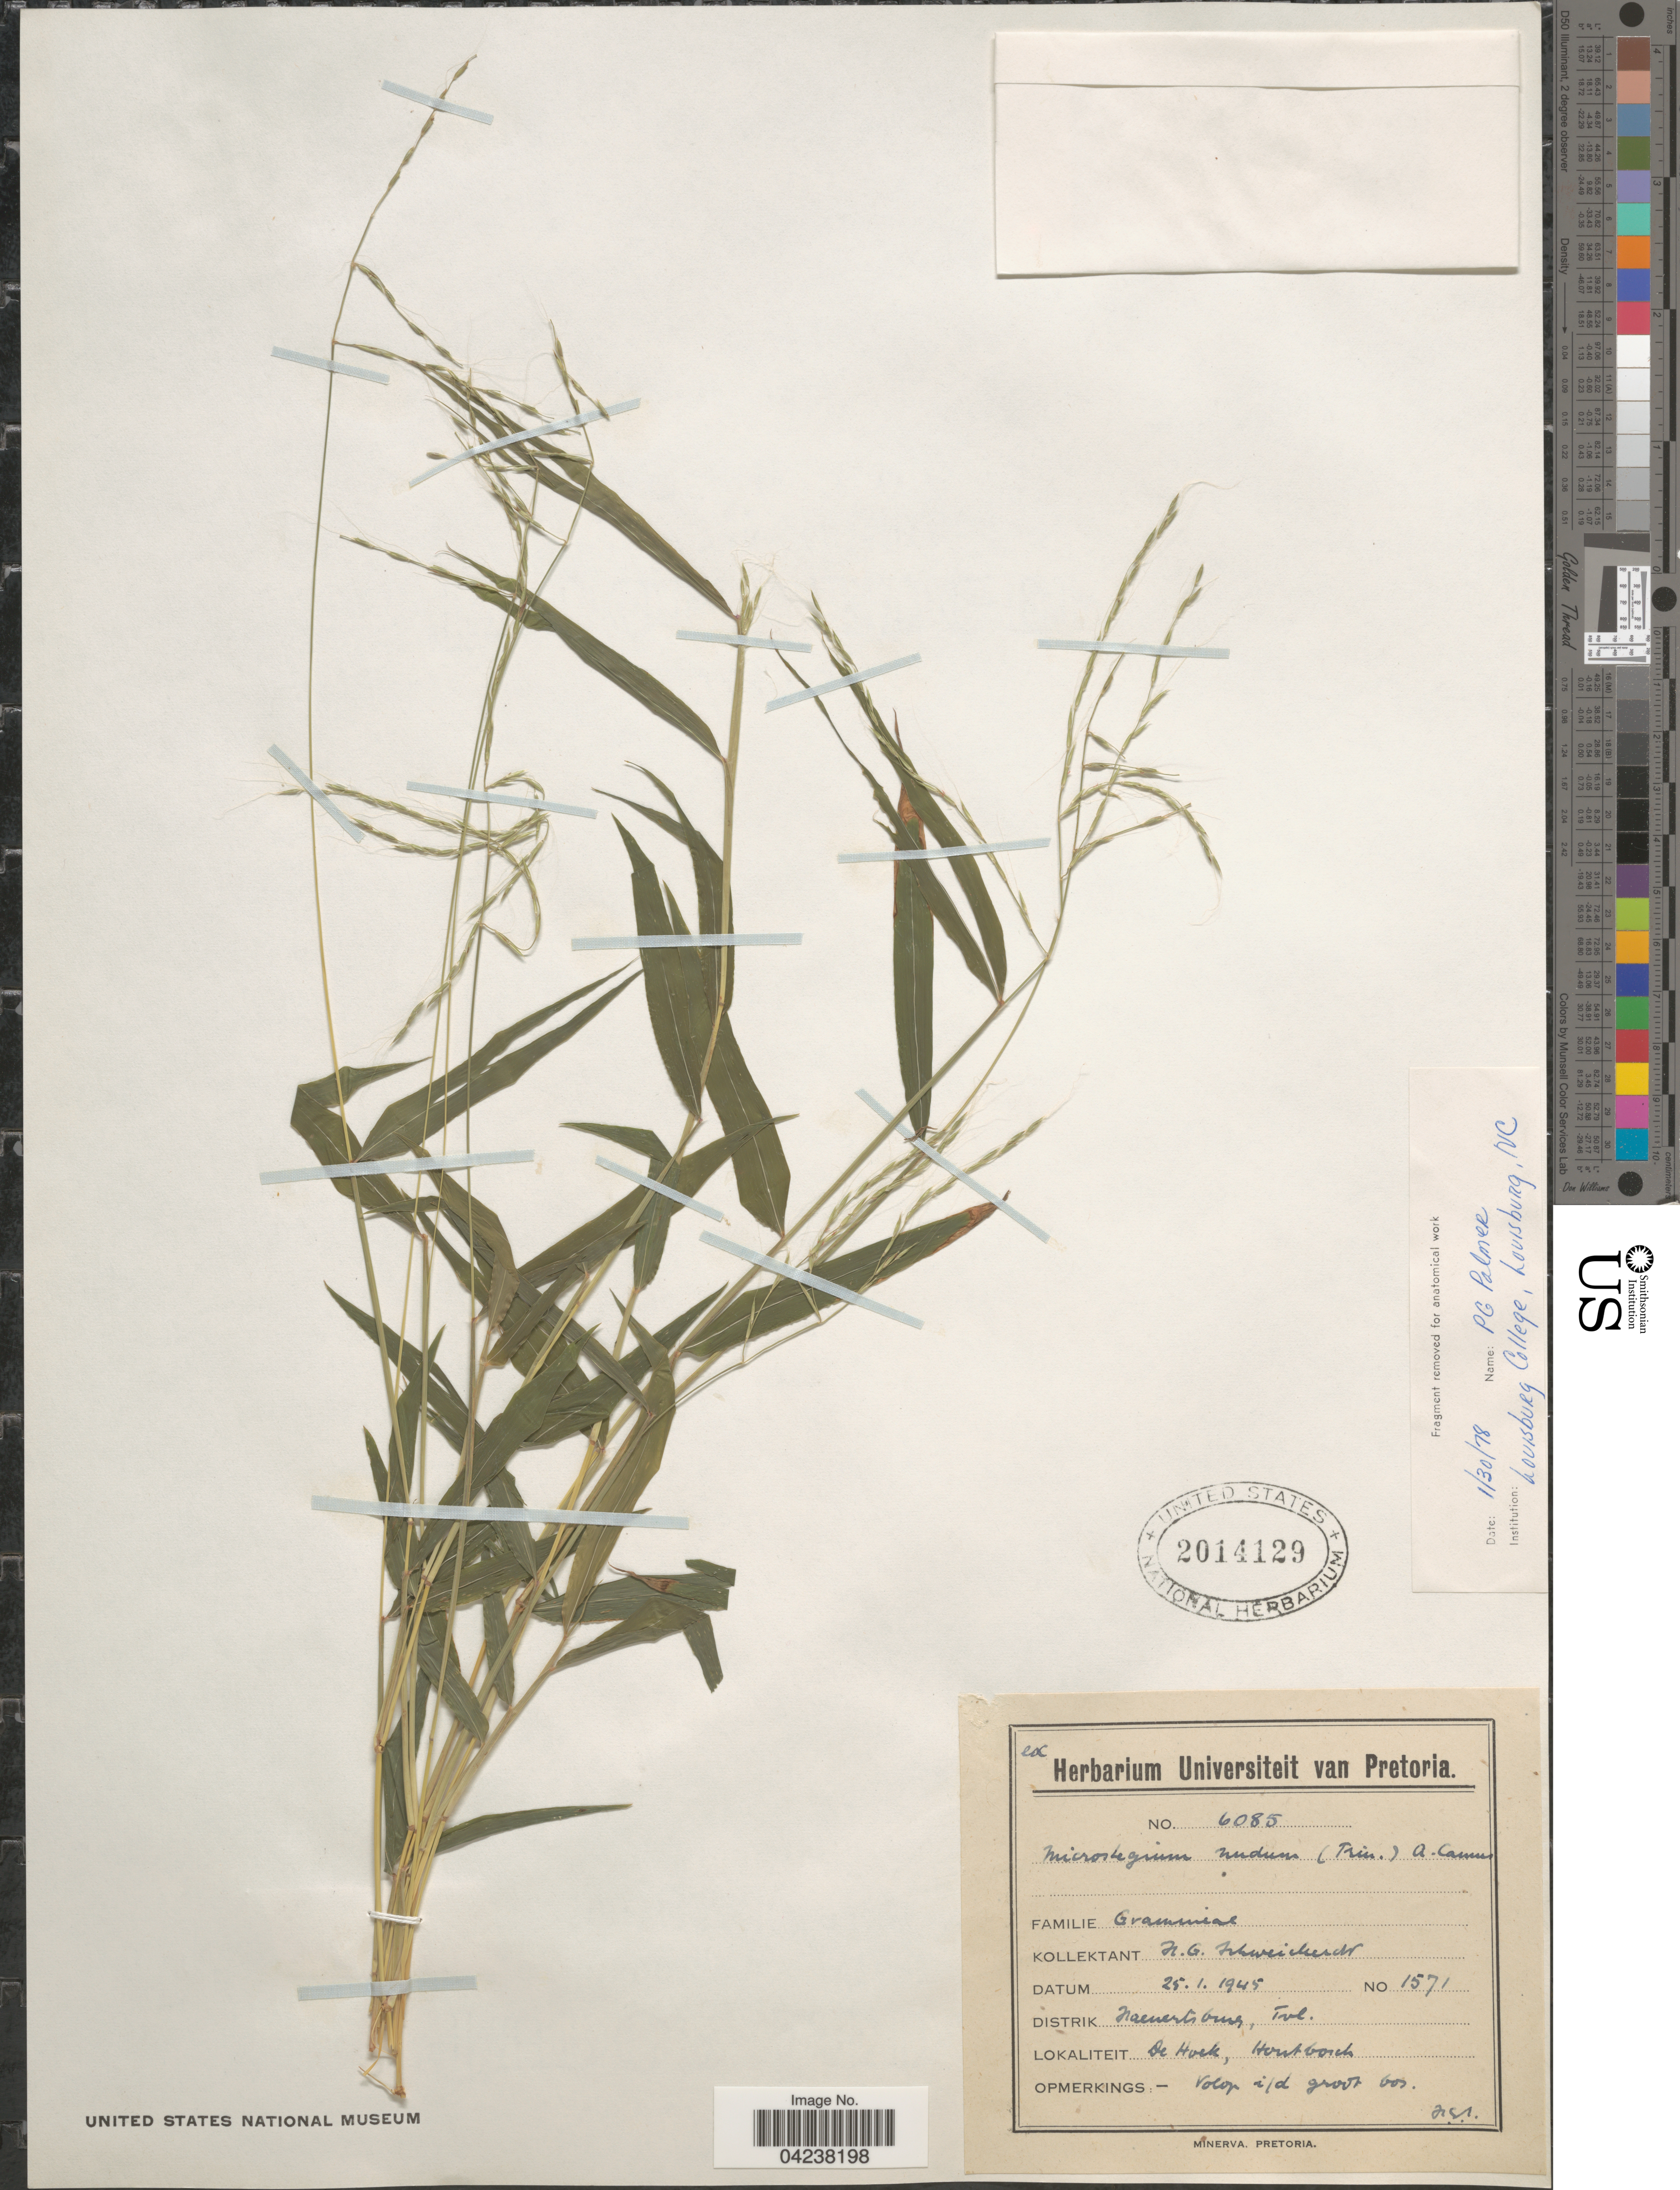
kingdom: Plantae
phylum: Tracheophyta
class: Liliopsida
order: Poales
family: Poaceae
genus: Microstegium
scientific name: Microstegium nudum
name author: (Trin.) A. Camus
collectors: H. Schweickerdt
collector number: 1571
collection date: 1945-01-25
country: South Africa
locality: Distrik Haenerstburg, Tvl. De Hoek, Houtbosch.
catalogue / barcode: US 2014129